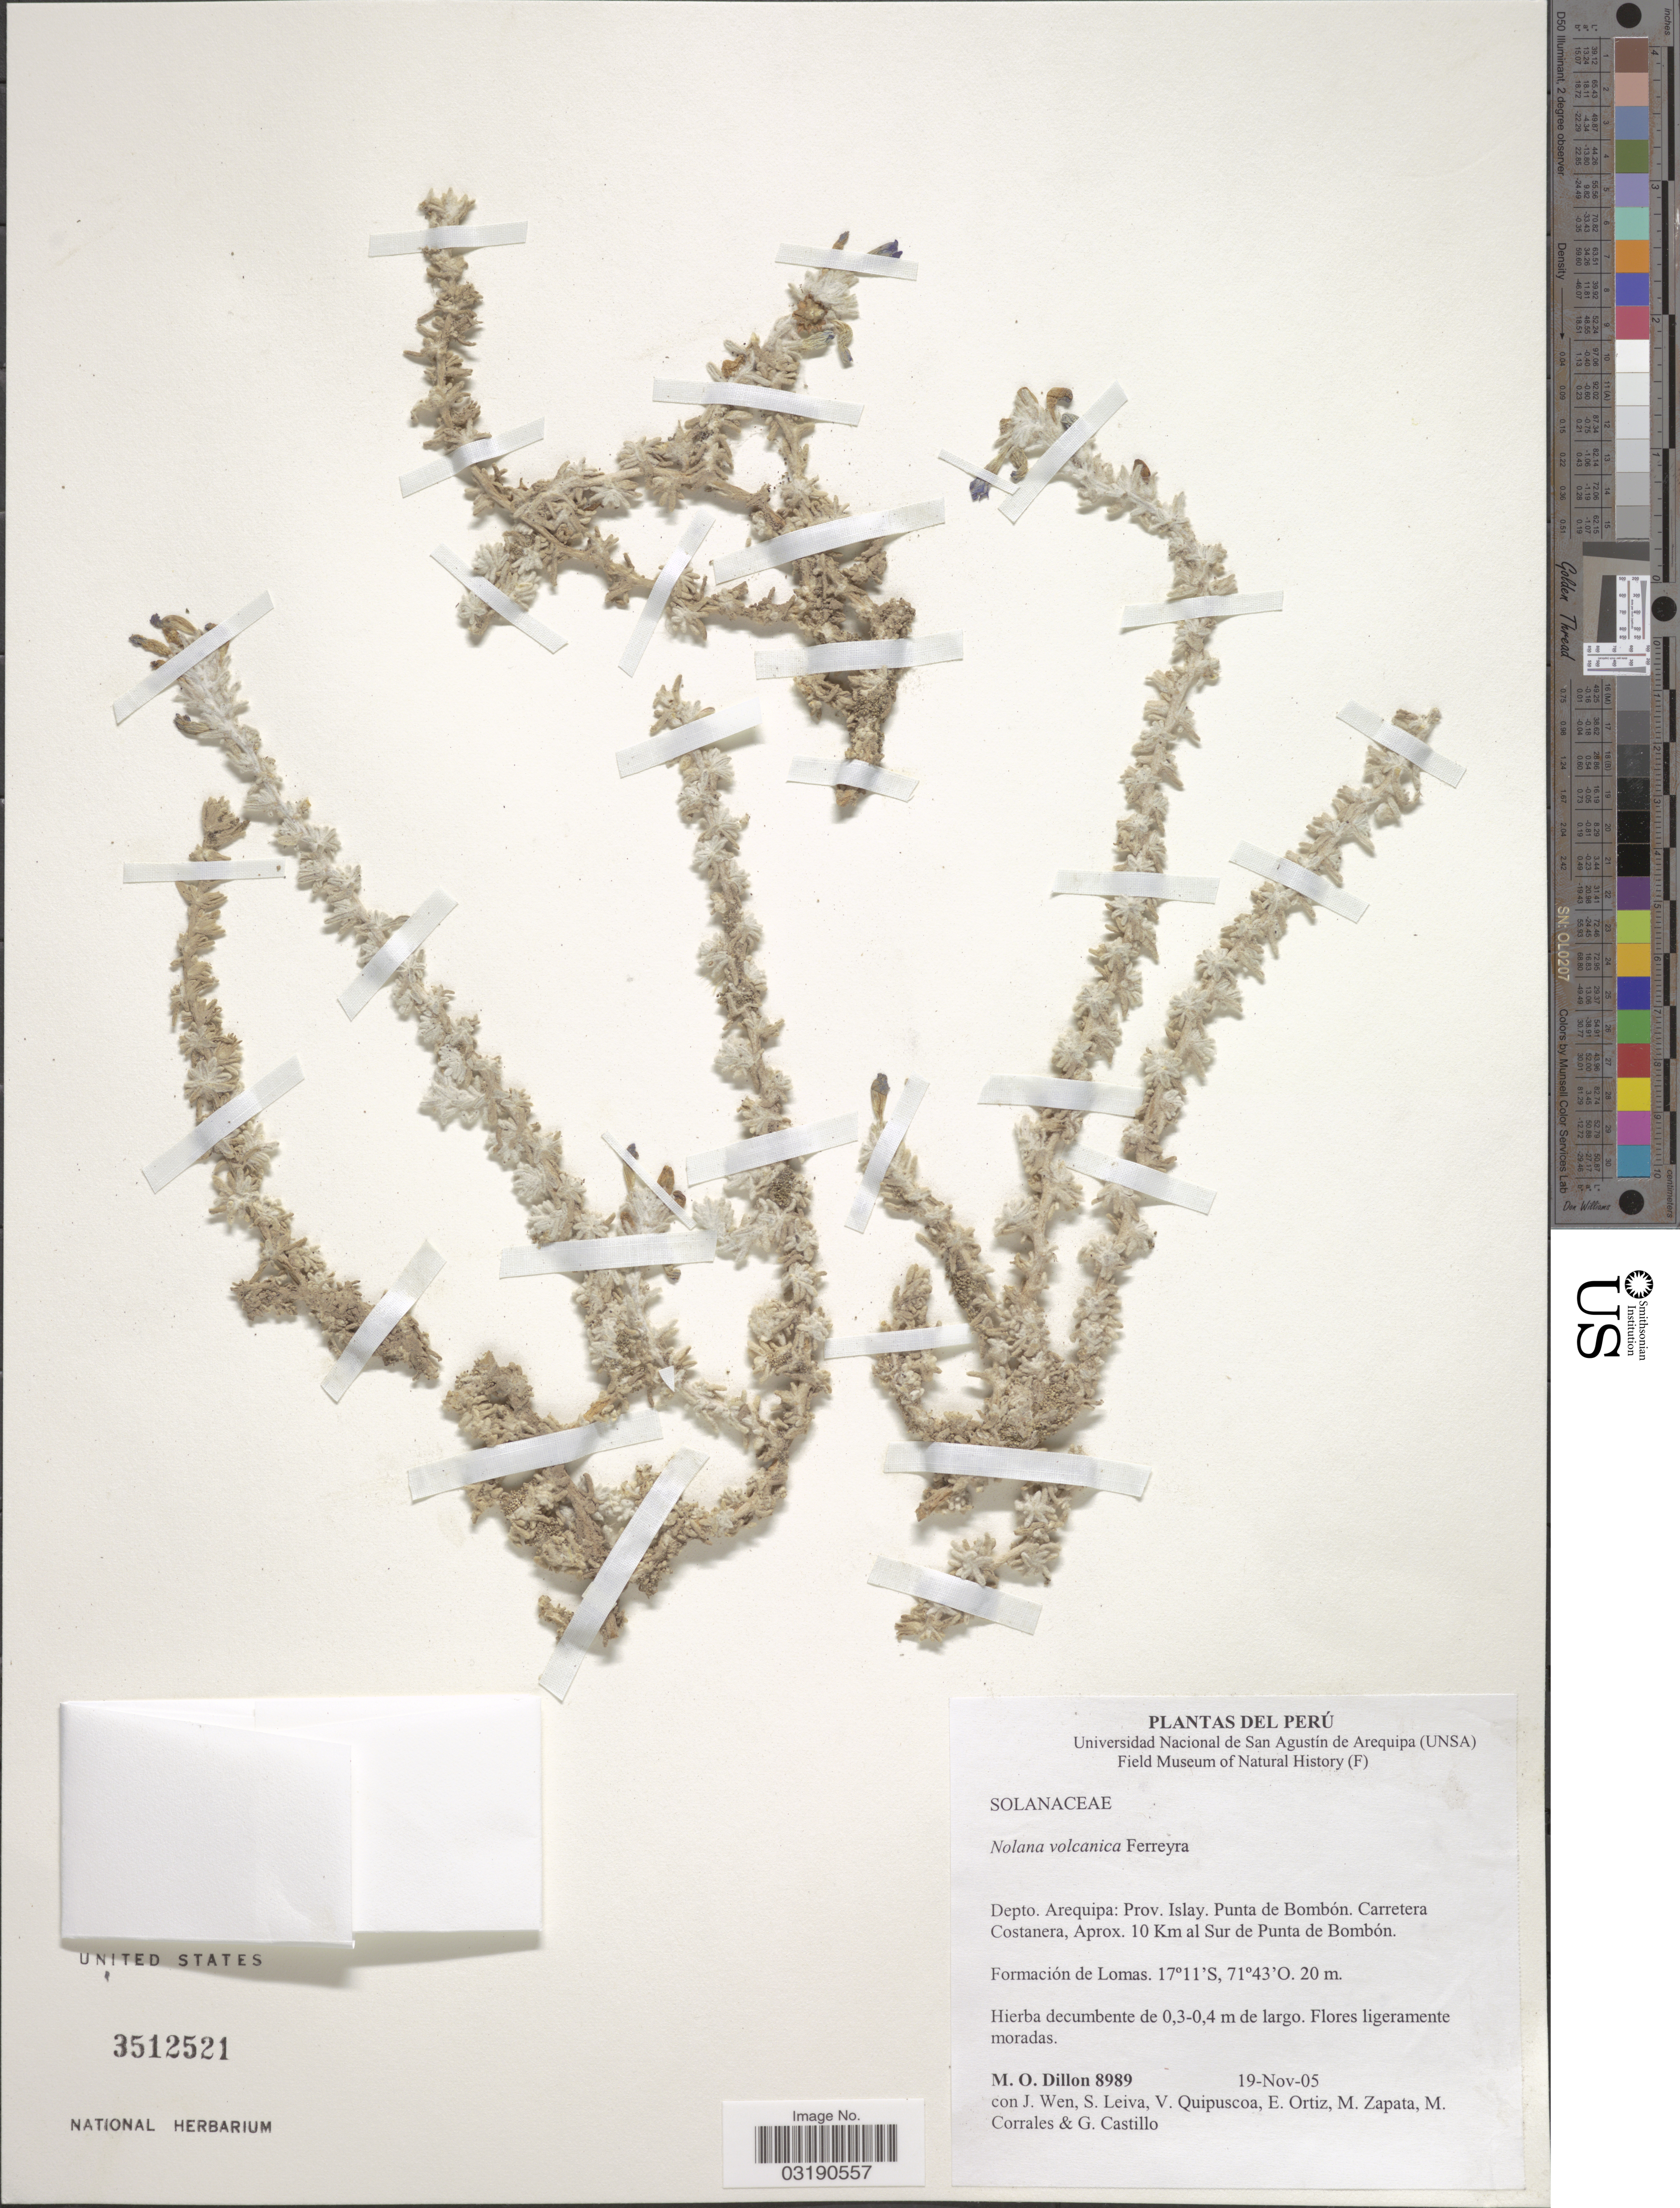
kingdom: Plantae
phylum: Tracheophyta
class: Magnoliopsida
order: Solanales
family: Solanaceae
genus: Nolana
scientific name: Nolana volcanica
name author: Ferreyra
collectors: M. O. Dillon, J. Wen, S. Leiva, V. Quipuscoa & et al.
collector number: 8989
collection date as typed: Transcribed d/m/y: 19/11/5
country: Peru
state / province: Arequipa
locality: Depto. Arequipa: Prov. Islay. Punta de Bombón. Carretera Costanera, Aprox. 10 Km al Sur de Punta de Bombón.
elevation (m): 20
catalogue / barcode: US 3512521